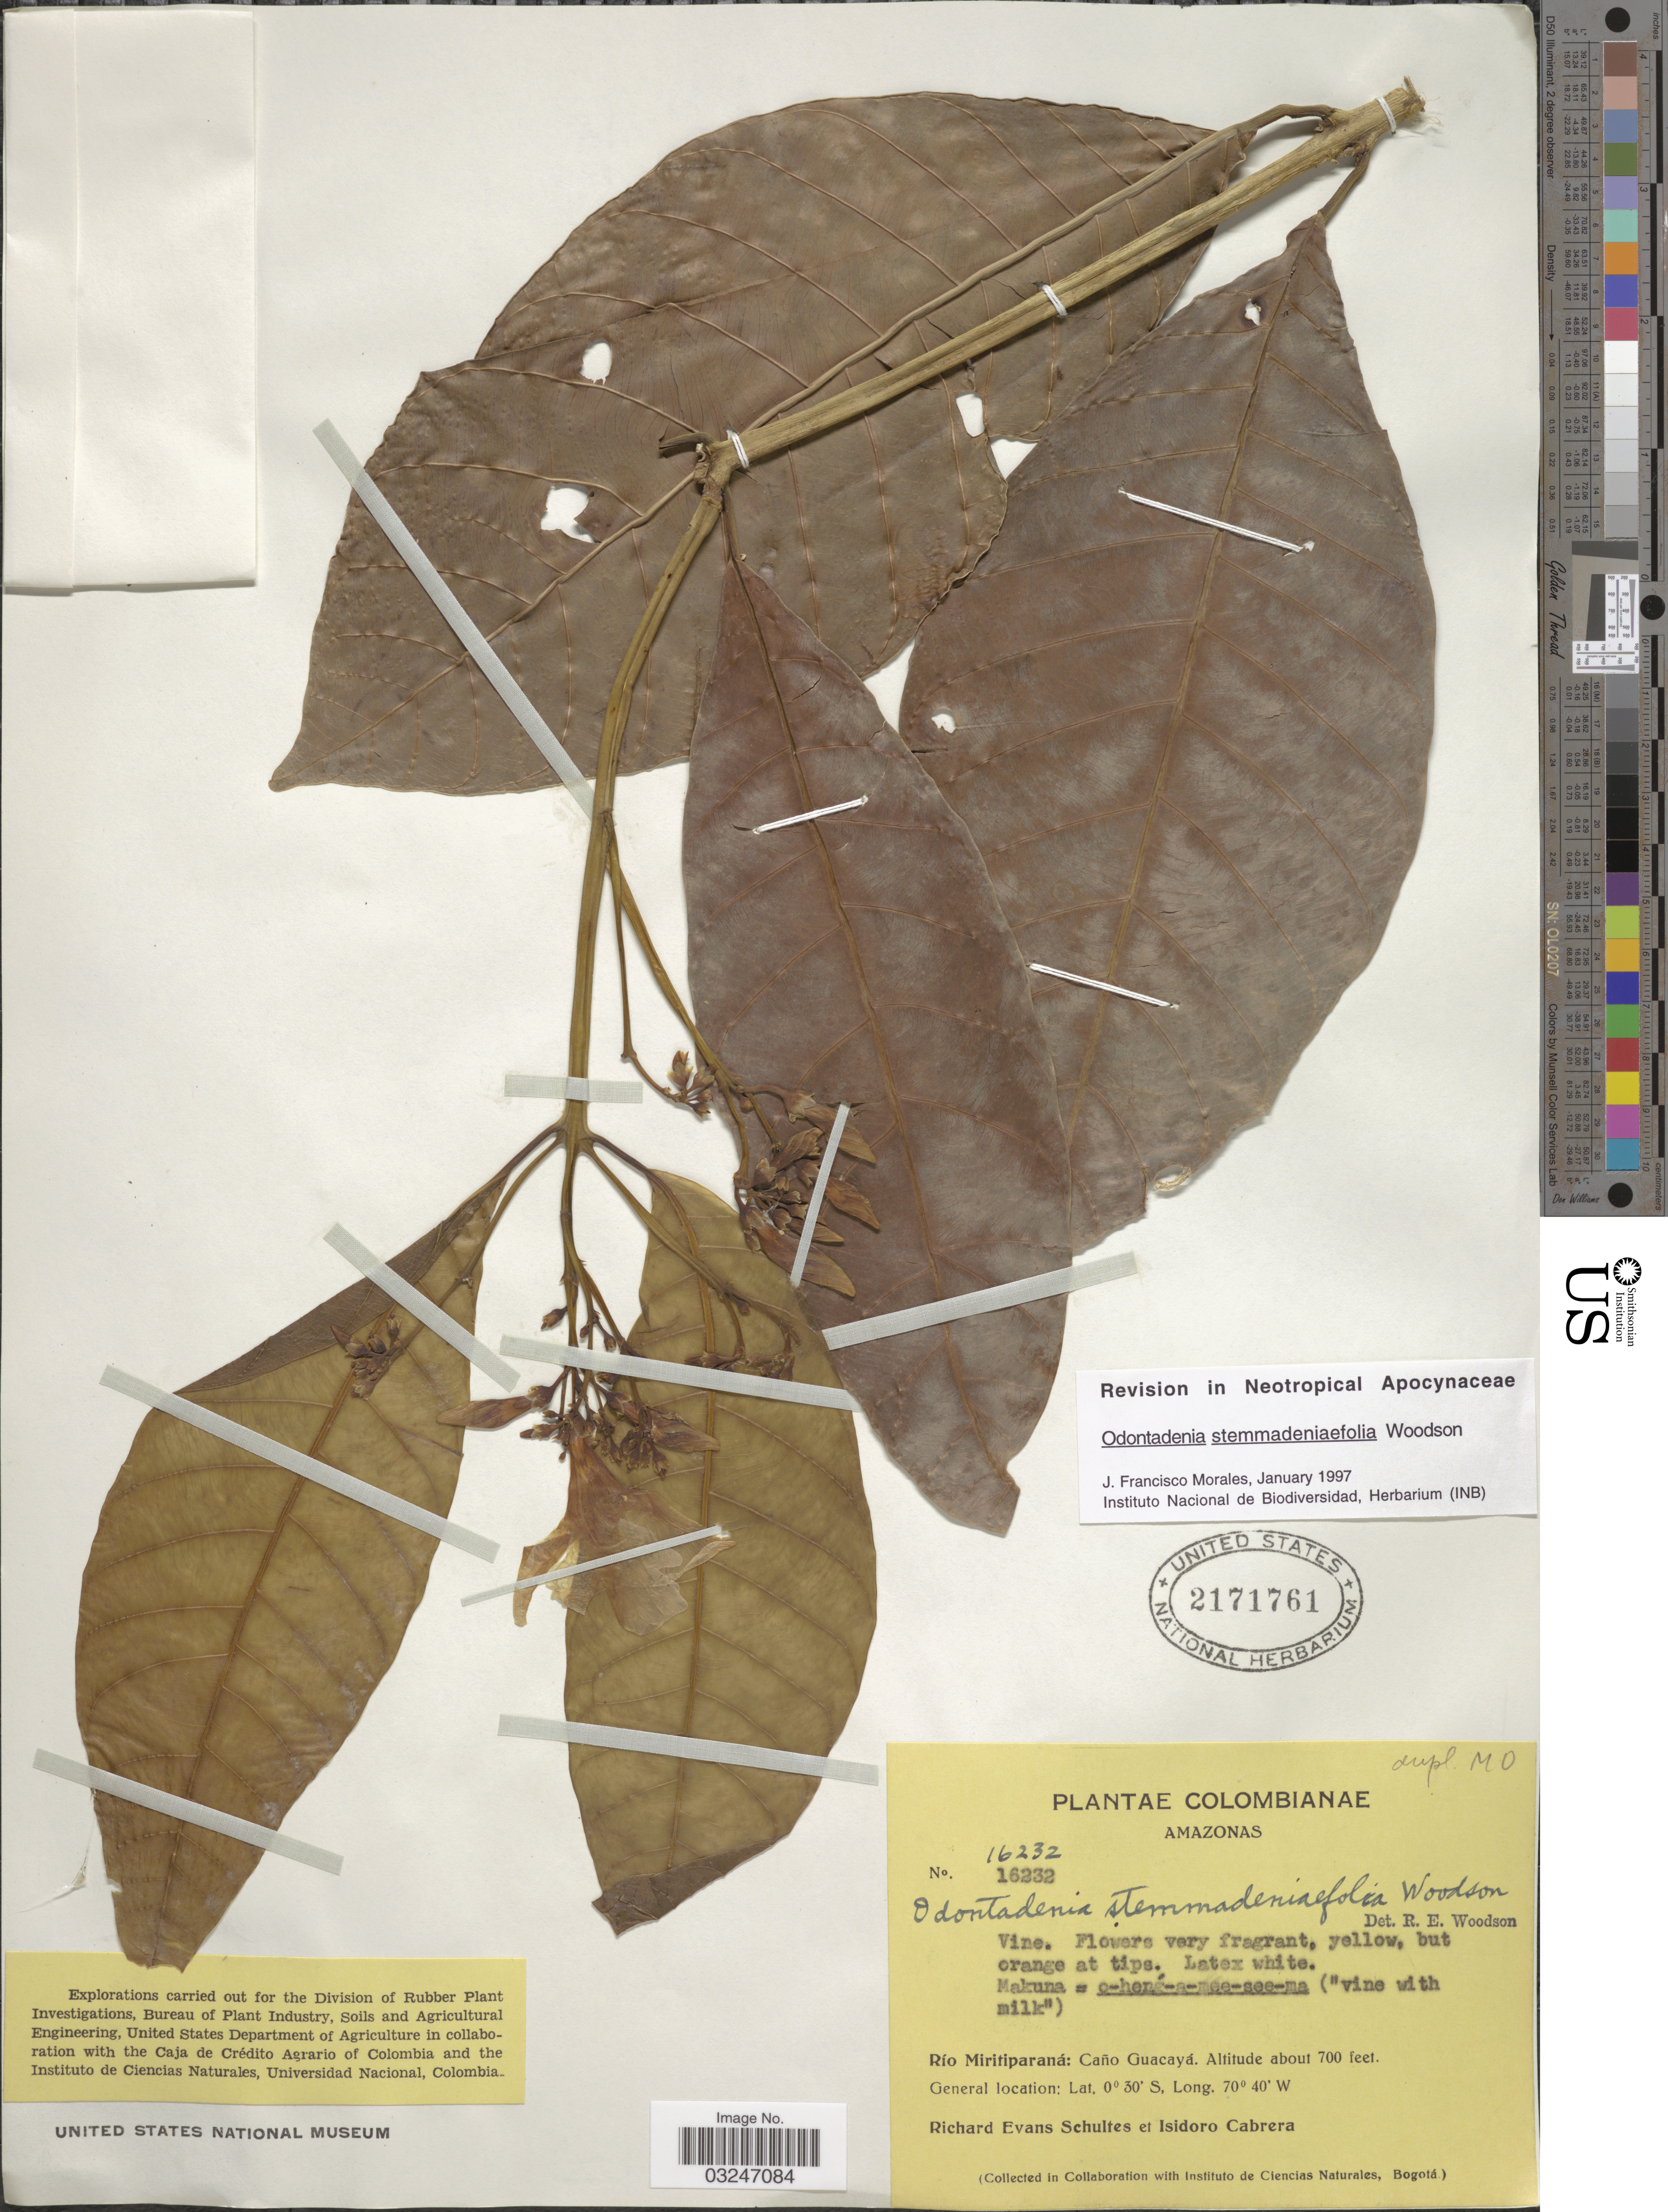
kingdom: Plantae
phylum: Tracheophyta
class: Magnoliopsida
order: Gentianales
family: Apocynaceae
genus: Odontadenia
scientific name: Odontadenia stemmadeniifolia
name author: Woodson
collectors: R. E. Schultes & I. Cabrera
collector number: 16232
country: Colombia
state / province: Amazônas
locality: Río Miritiparaná: Caño Guacayá.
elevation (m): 213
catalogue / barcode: US 2171761